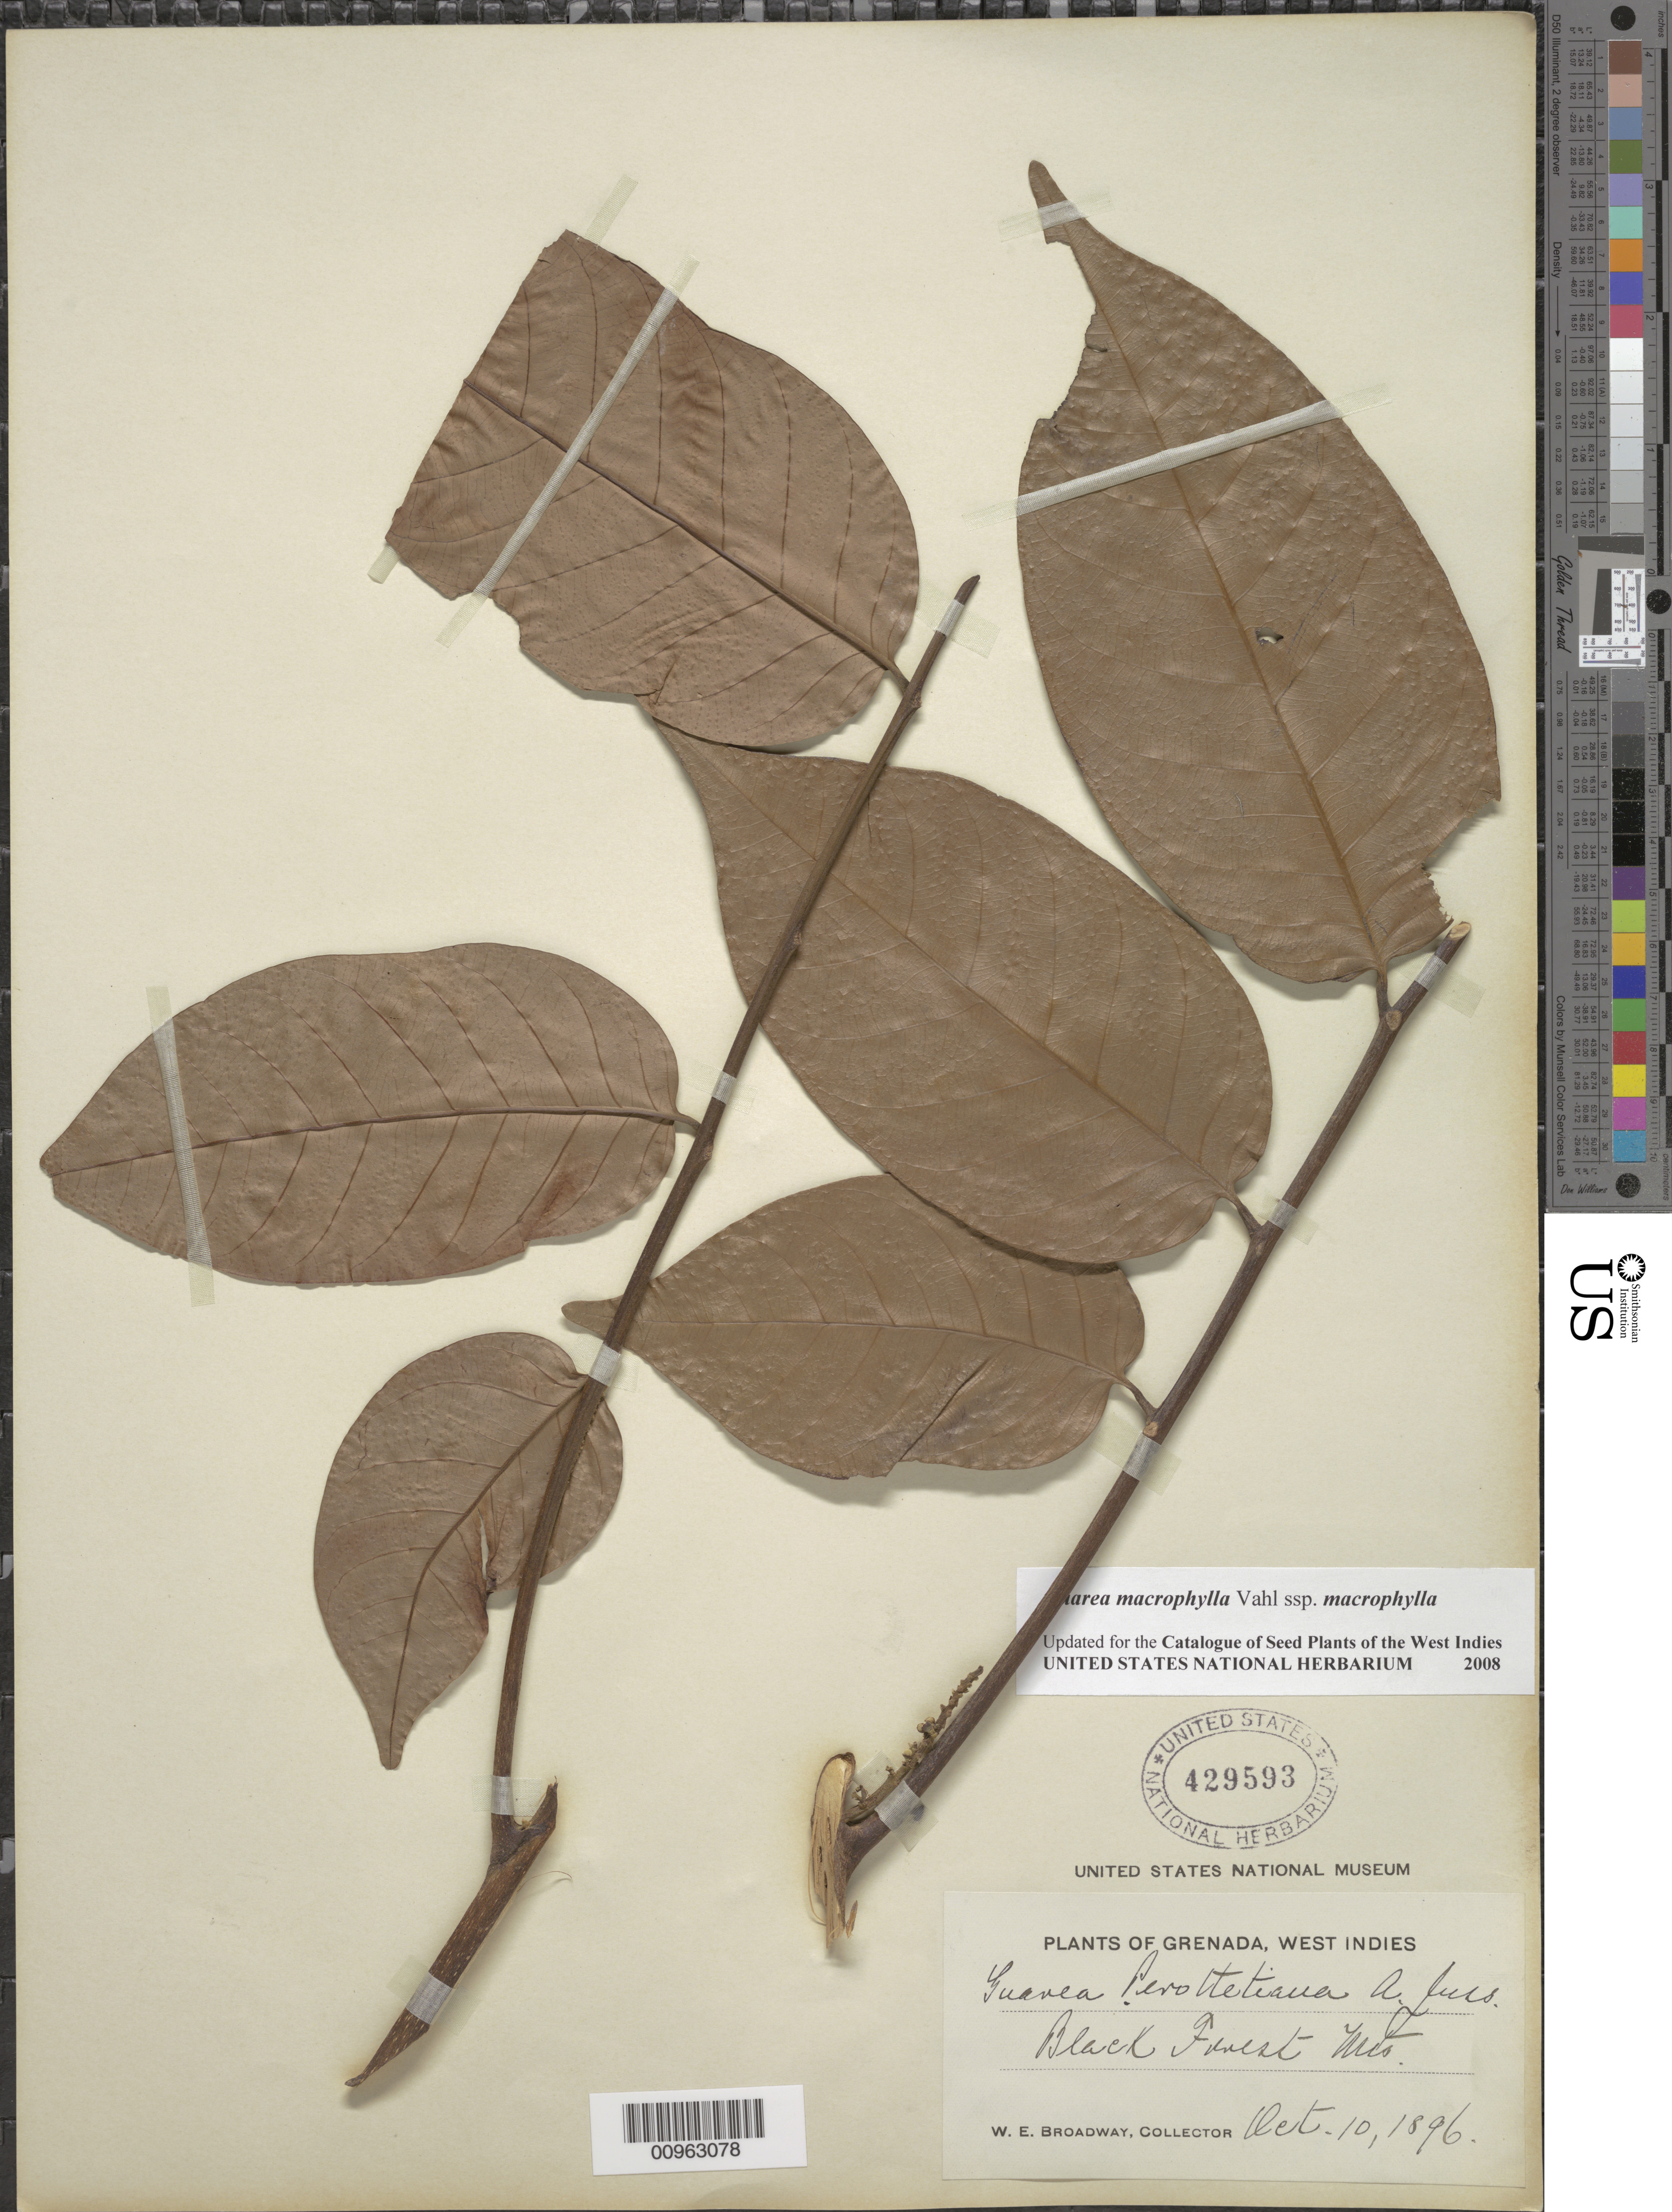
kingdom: Plantae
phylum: Tracheophyta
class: Magnoliopsida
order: Sapindales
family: Meliaceae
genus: Guarea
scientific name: Guarea macrophylla subsp. macrophylla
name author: Vahl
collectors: W. E. Broadway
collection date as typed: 10 Oct 1896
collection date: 1896-10-10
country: Grenada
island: Grenada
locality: Black Forest Mountains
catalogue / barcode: US 429593